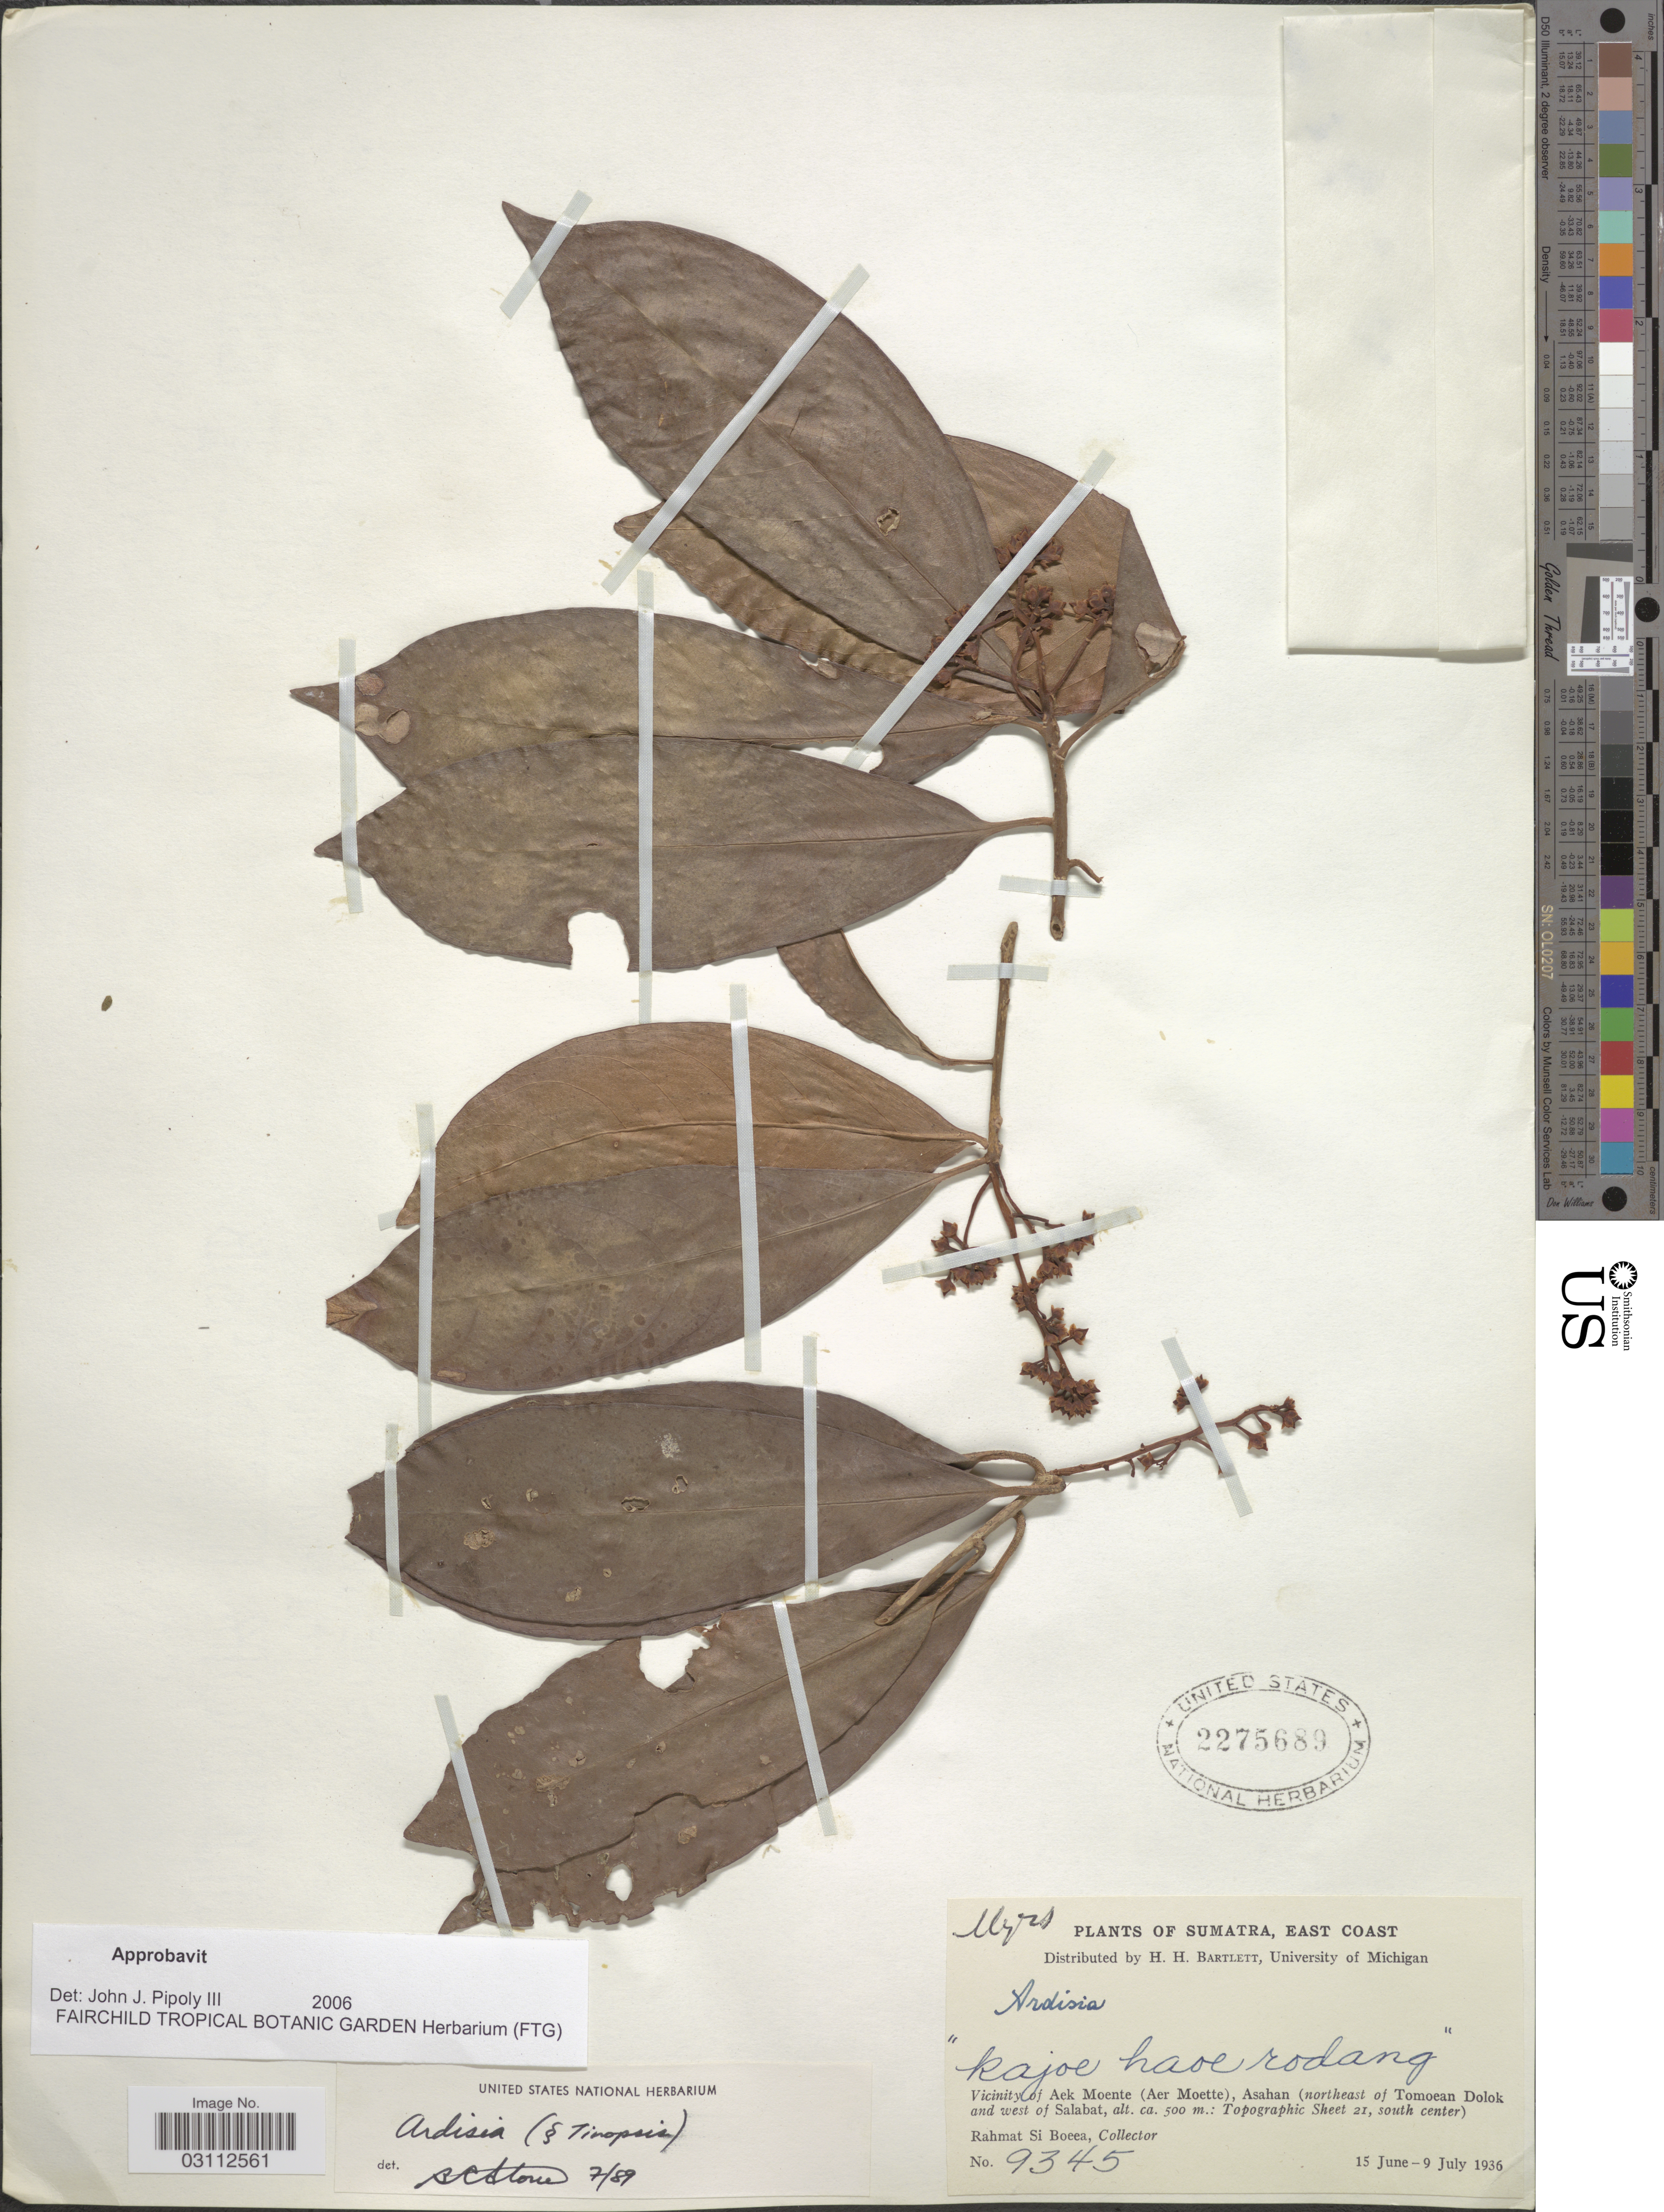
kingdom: Plantae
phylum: Tracheophyta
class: Magnoliopsida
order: Ericales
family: Primulaceae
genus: Ardisia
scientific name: Ardisia sp.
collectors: Rahmat Si Boeea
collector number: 9345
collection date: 1936-06-15/1936-07-09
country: Indonesia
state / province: Sumatra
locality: East Coast. Vicinity of Aek Moente (Aer Moette), Asahan (northeast of Tomoean Dolok and west of Salabat: Topographic Sheet 21, south center).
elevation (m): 500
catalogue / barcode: US 2275689